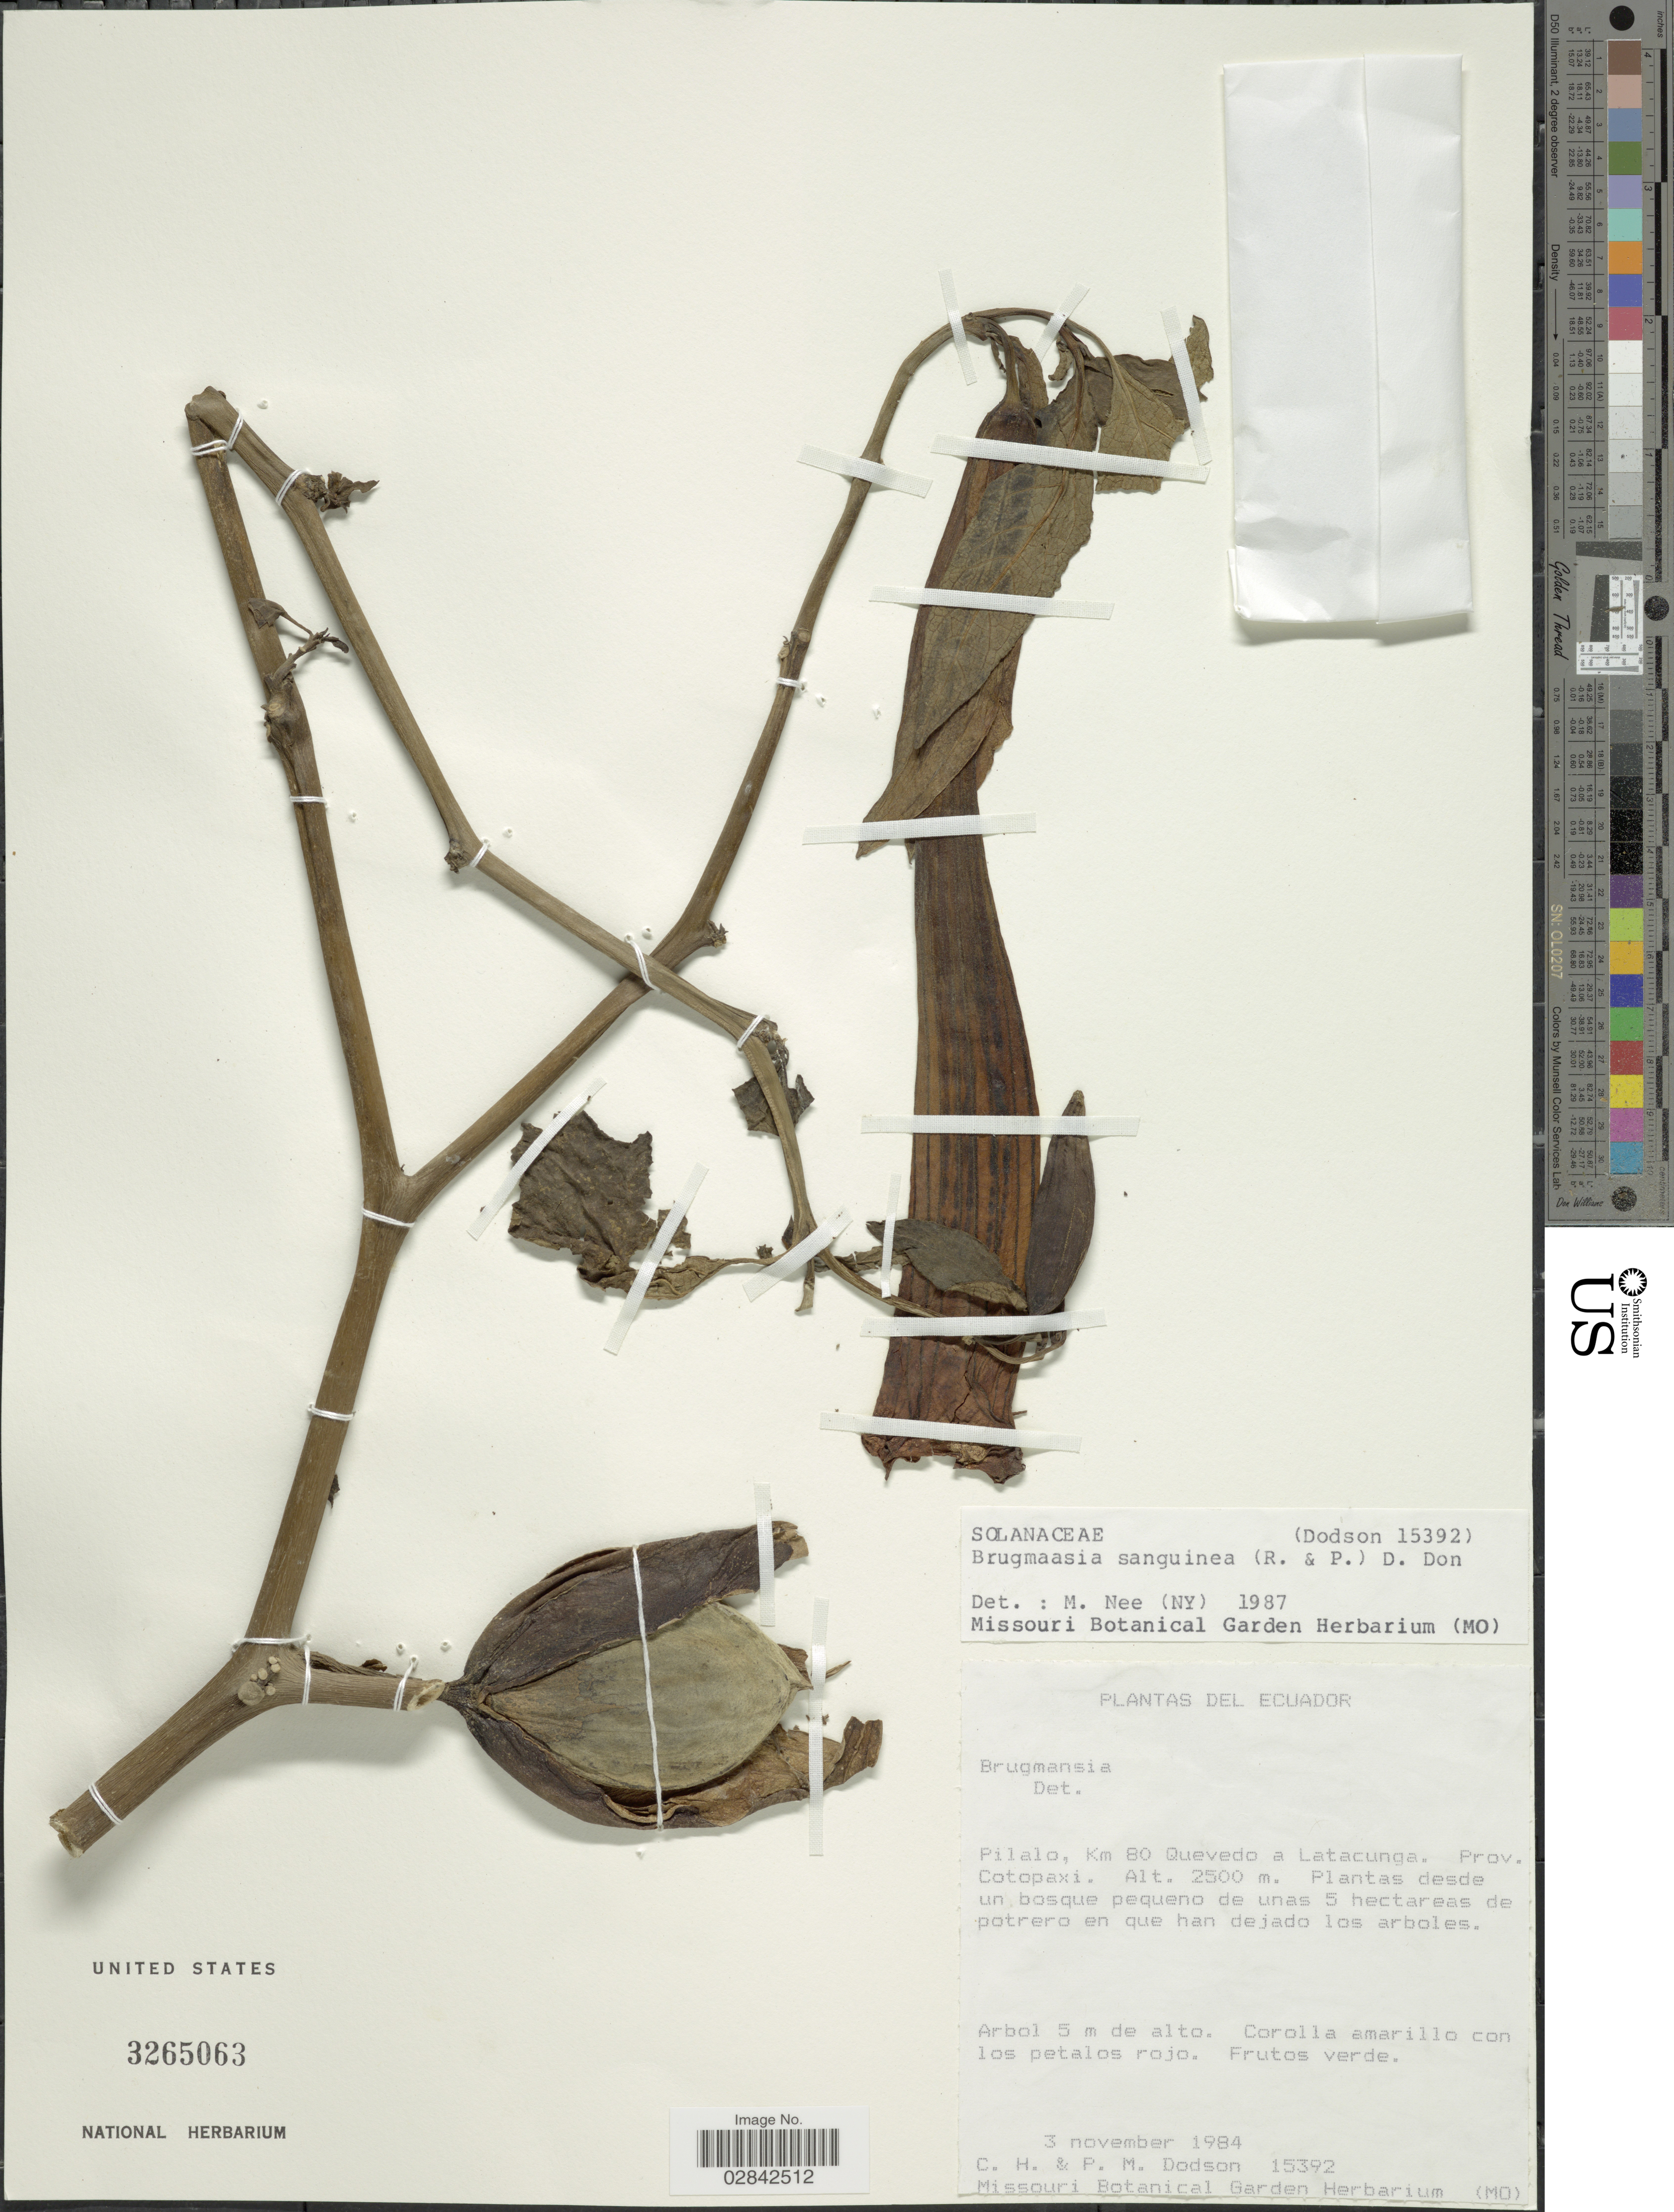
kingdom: Plantae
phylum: Tracheophyta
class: Magnoliopsida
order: Solanales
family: Solanaceae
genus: Brugmansia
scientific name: Brugmansia sanguinea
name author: (Ruiz & Pav.) D. Don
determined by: Nee, M.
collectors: C. H. Dodson & P. M. Dodson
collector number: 15392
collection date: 1984-11-03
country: Ecuador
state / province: Cotopaxi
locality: Pilalo, Km 80 Quevedo a Latacunga.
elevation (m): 2500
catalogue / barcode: US 3265063